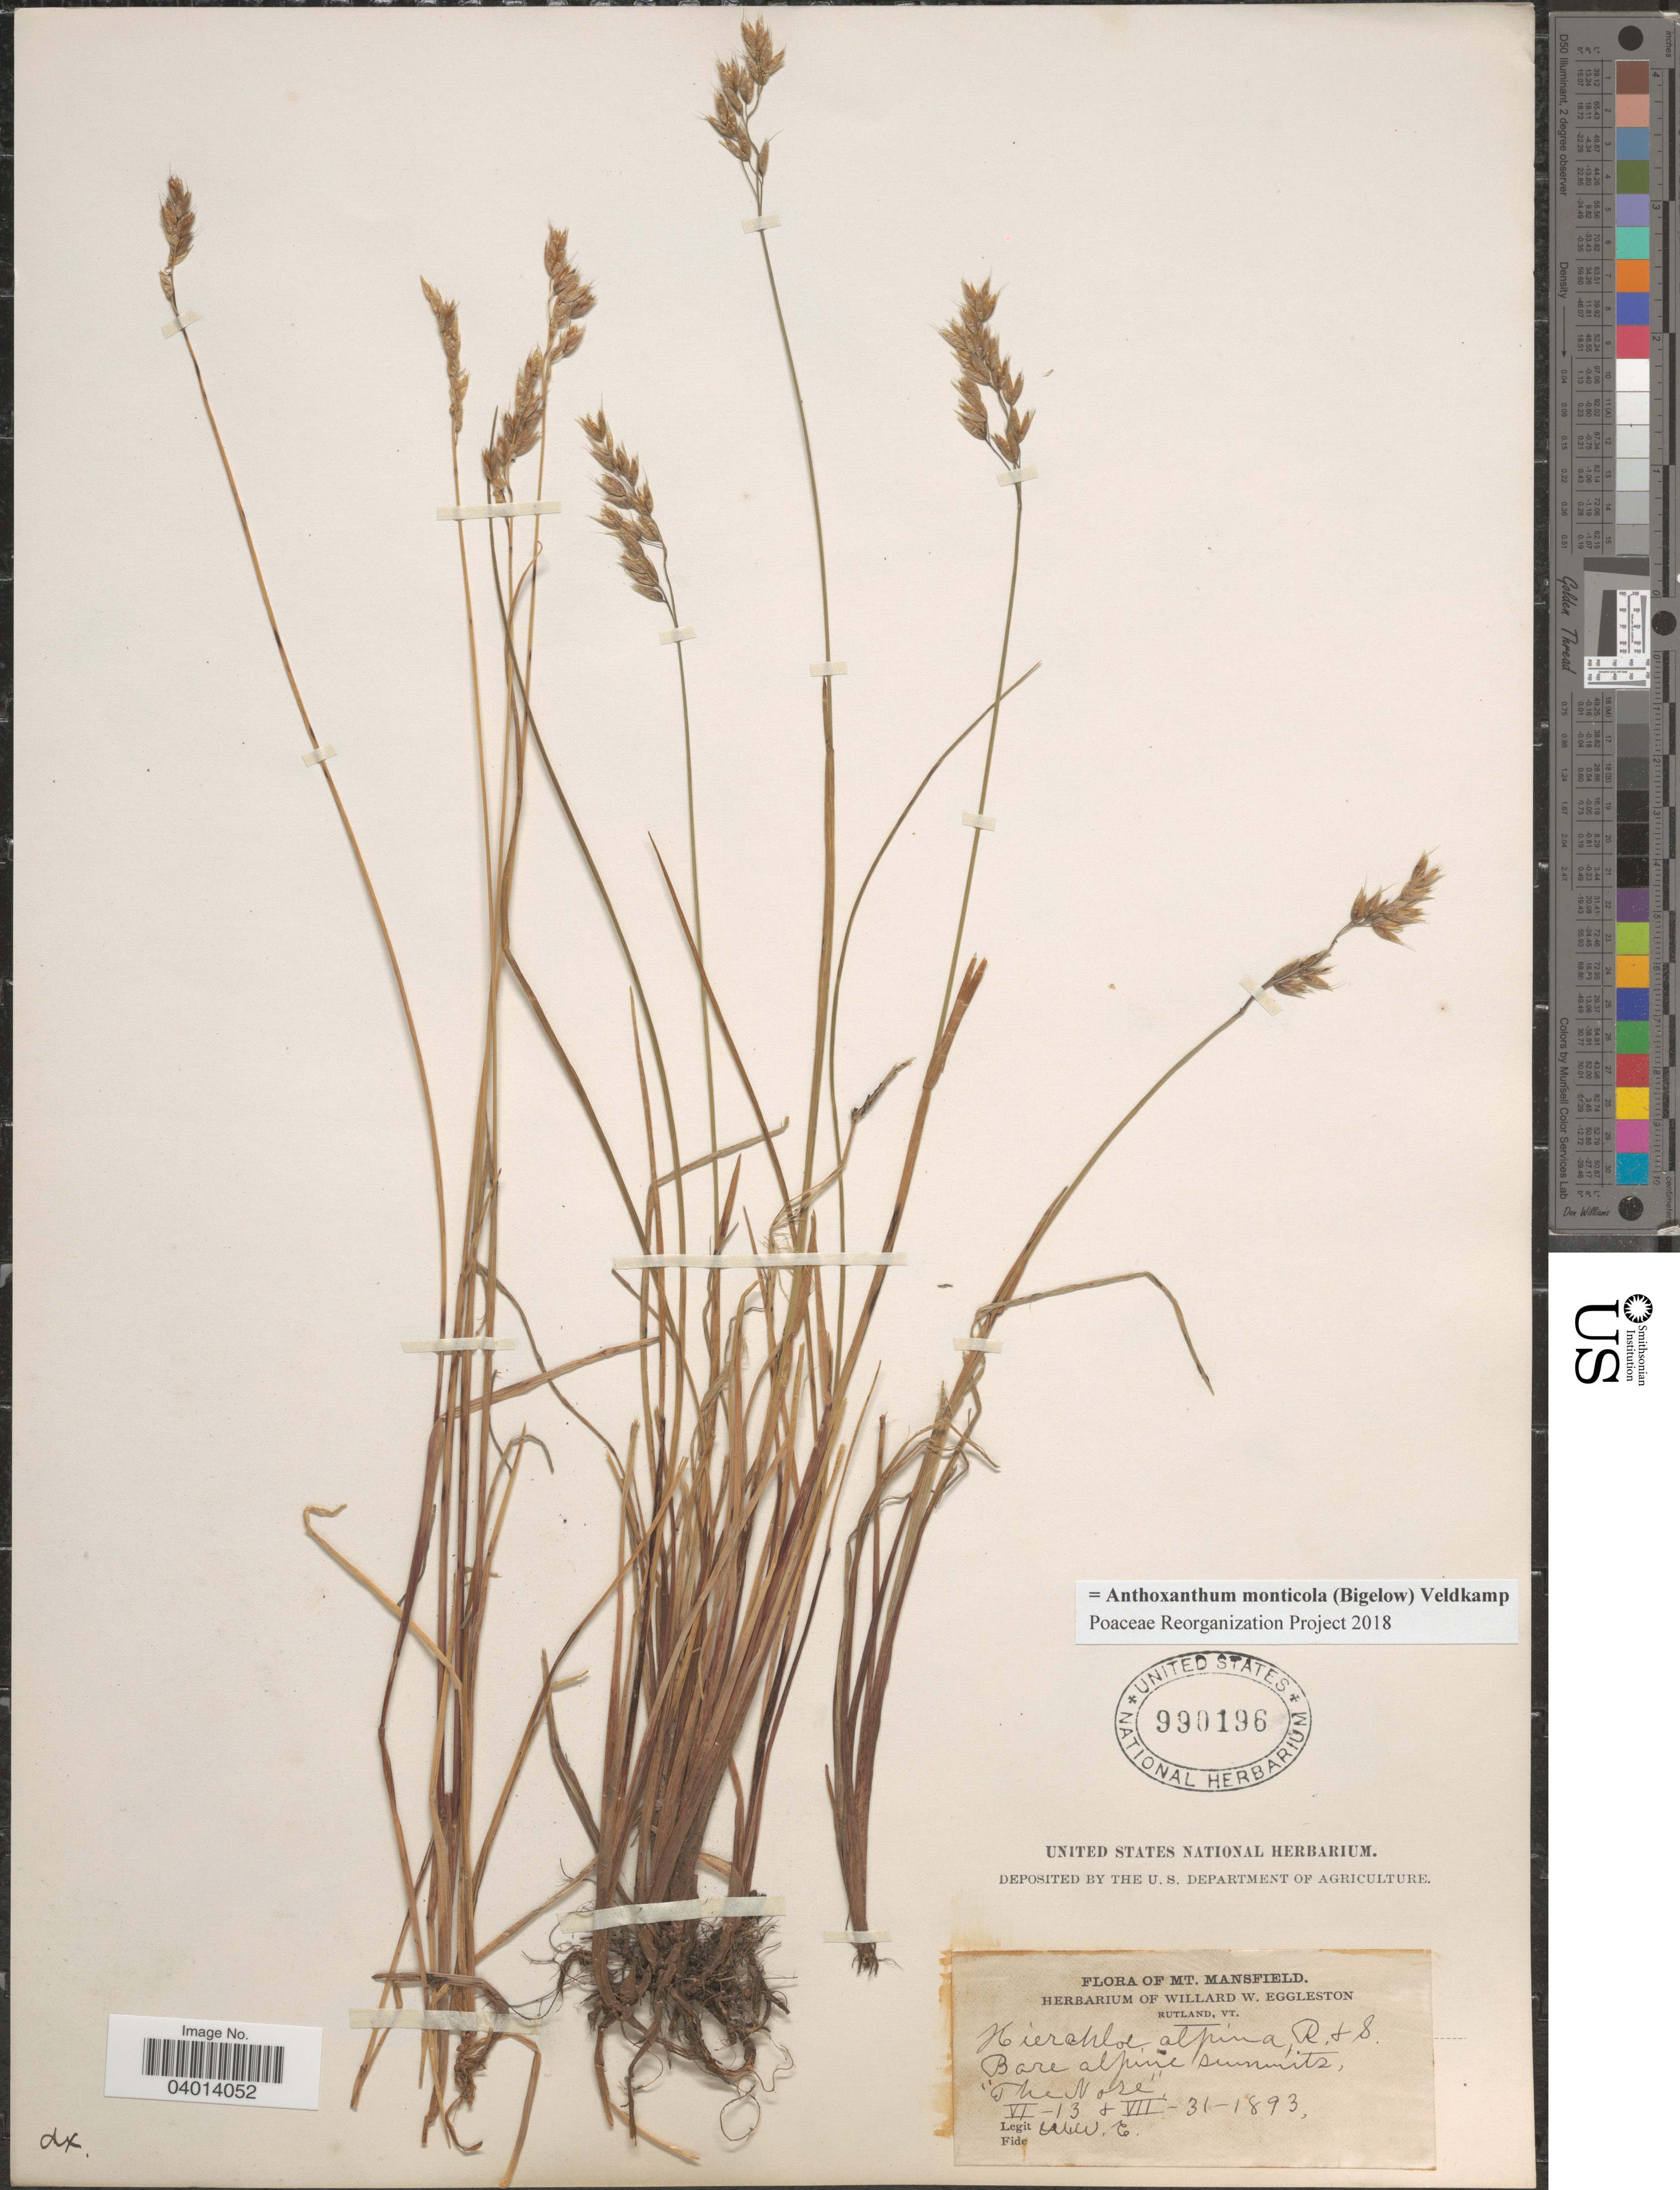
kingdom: Plantae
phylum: Tracheophyta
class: Liliopsida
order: Poales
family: Poaceae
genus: Anthoxanthum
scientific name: Anthoxanthum monticola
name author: (Bigelow) Veldkamp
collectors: W. W. Eggleston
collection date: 1893-06-13/1893-07-31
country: United States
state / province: Vermont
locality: Mt. Mansfield. Bare alpine summits, "The Nose".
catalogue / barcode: US 990196